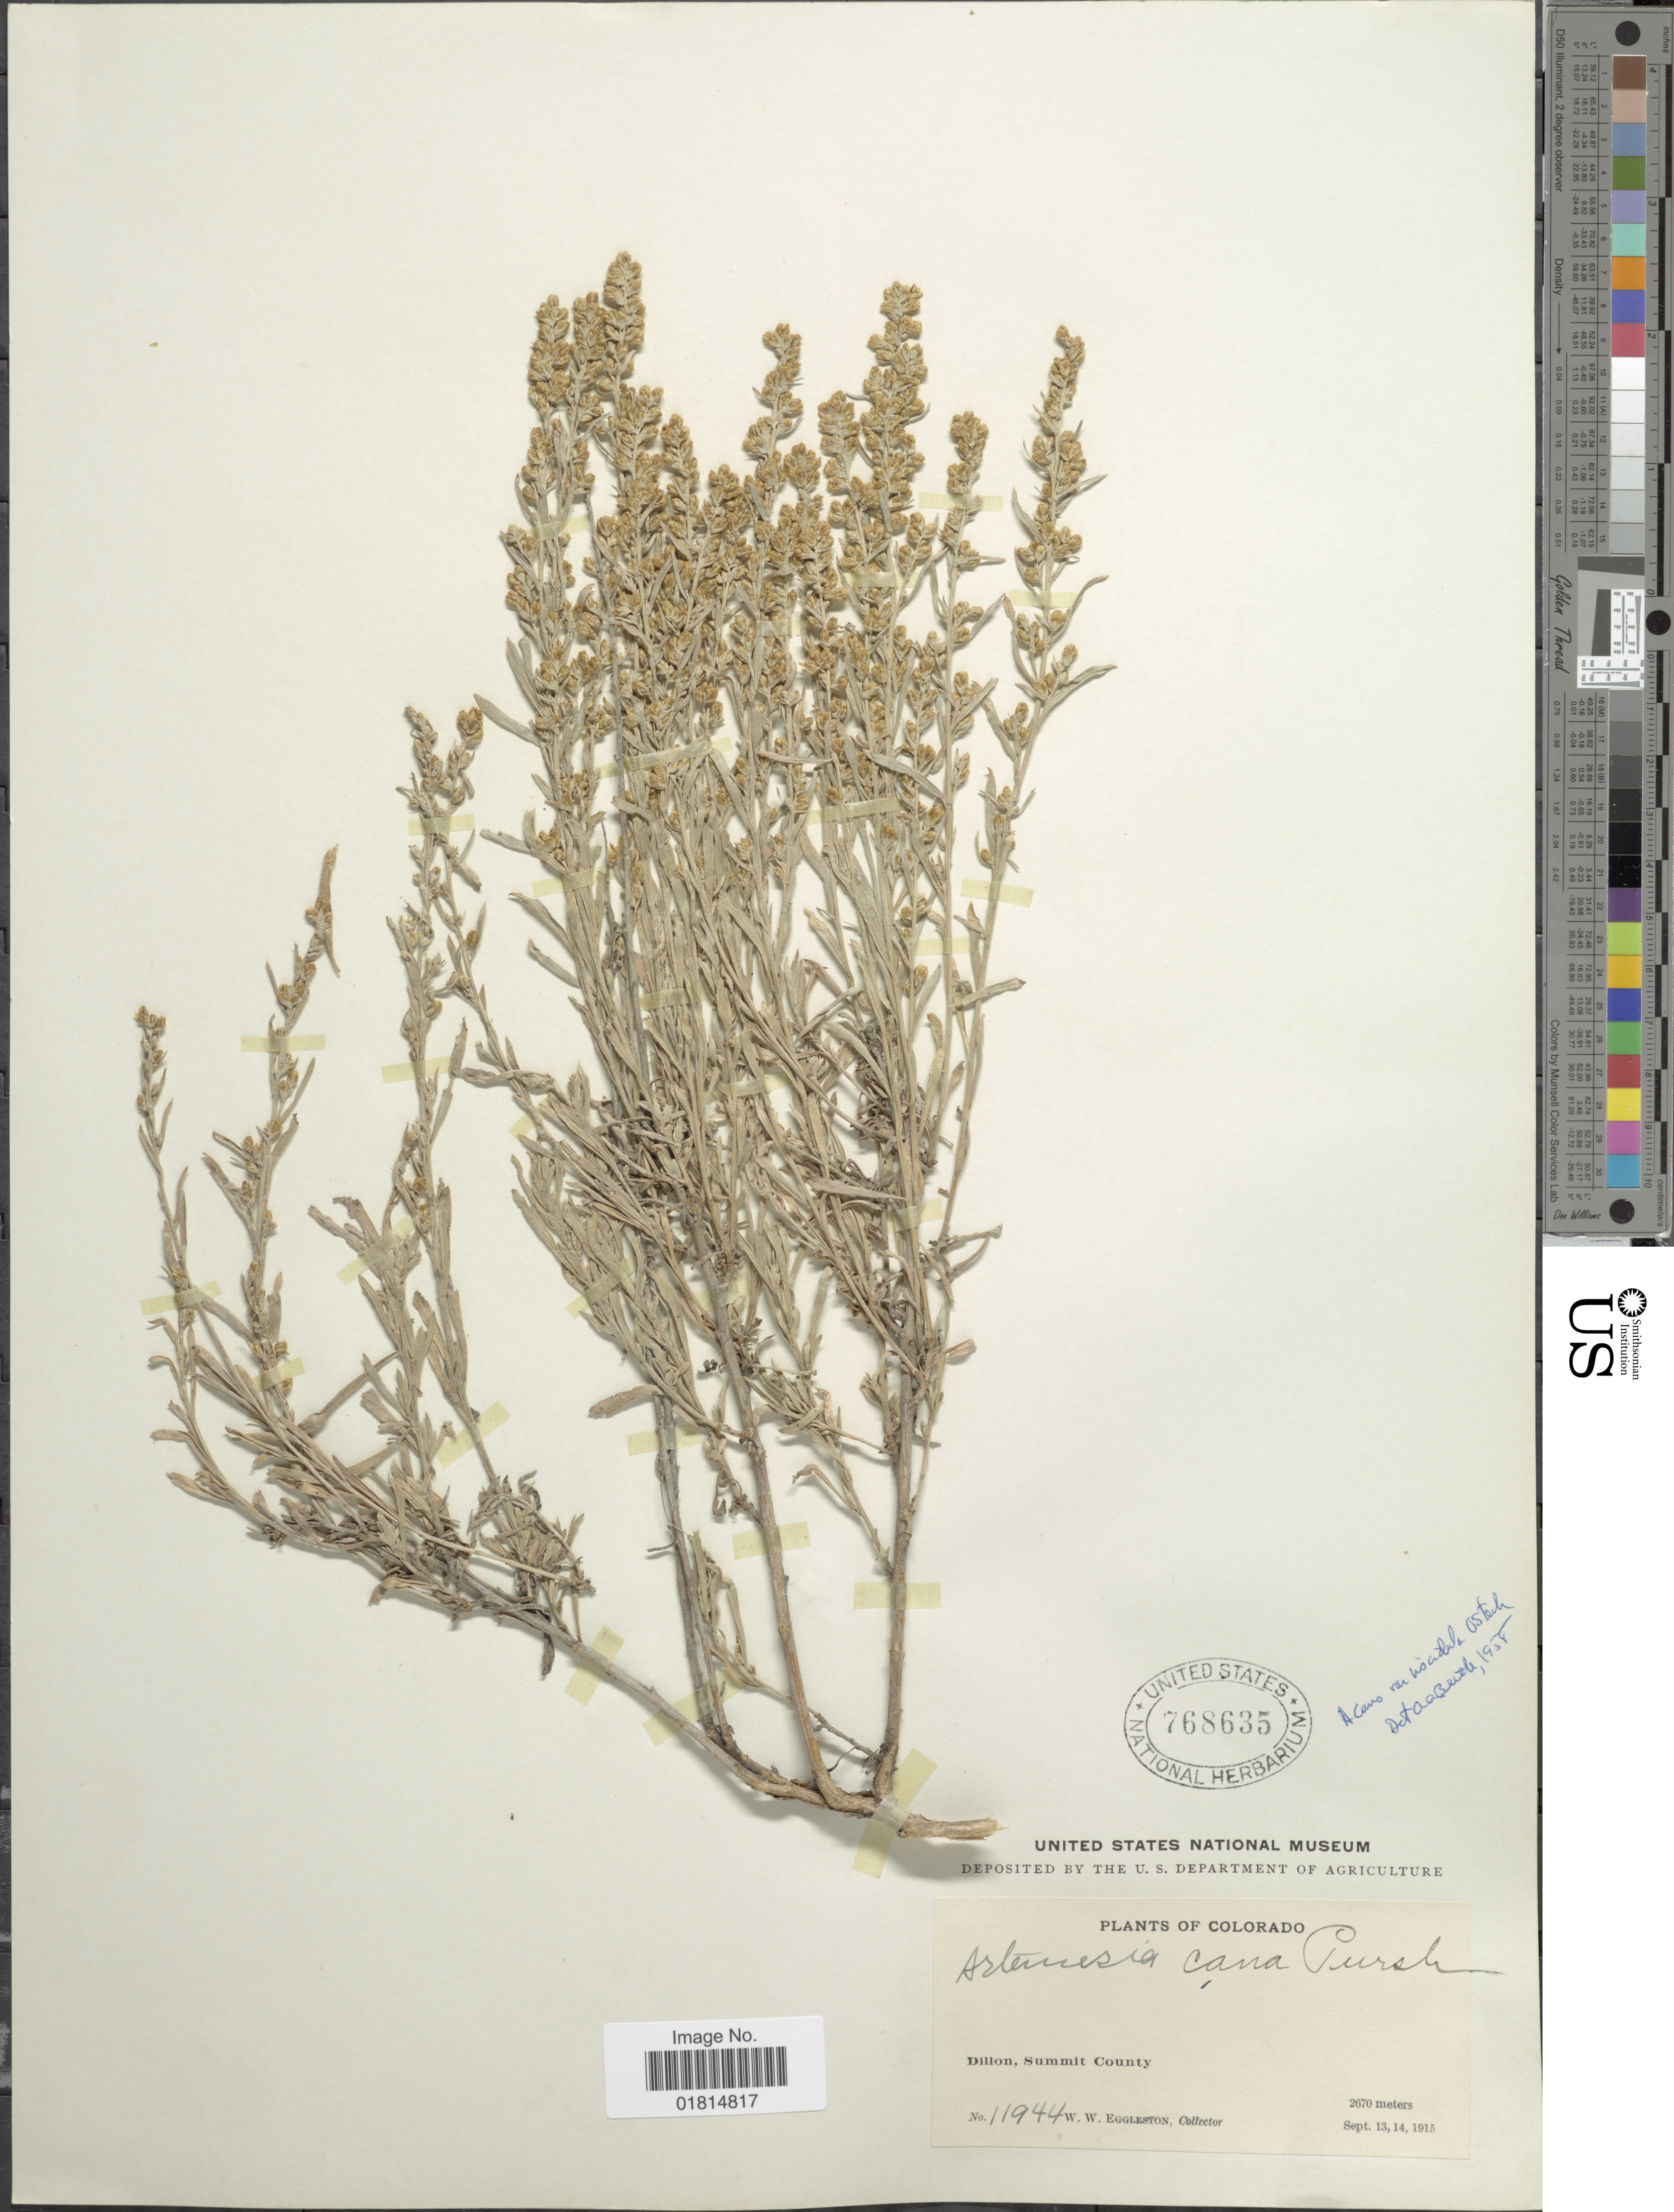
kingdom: Plantae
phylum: Tracheophyta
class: Magnoliopsida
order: Asterales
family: Asteraceae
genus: Artemisia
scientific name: Artemisia cana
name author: Pursh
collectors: W. W. Eggleston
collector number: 11944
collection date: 1915-09-13/1915-09-14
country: United States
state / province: Colorado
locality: Dillon, Summit County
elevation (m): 2670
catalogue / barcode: US 768635